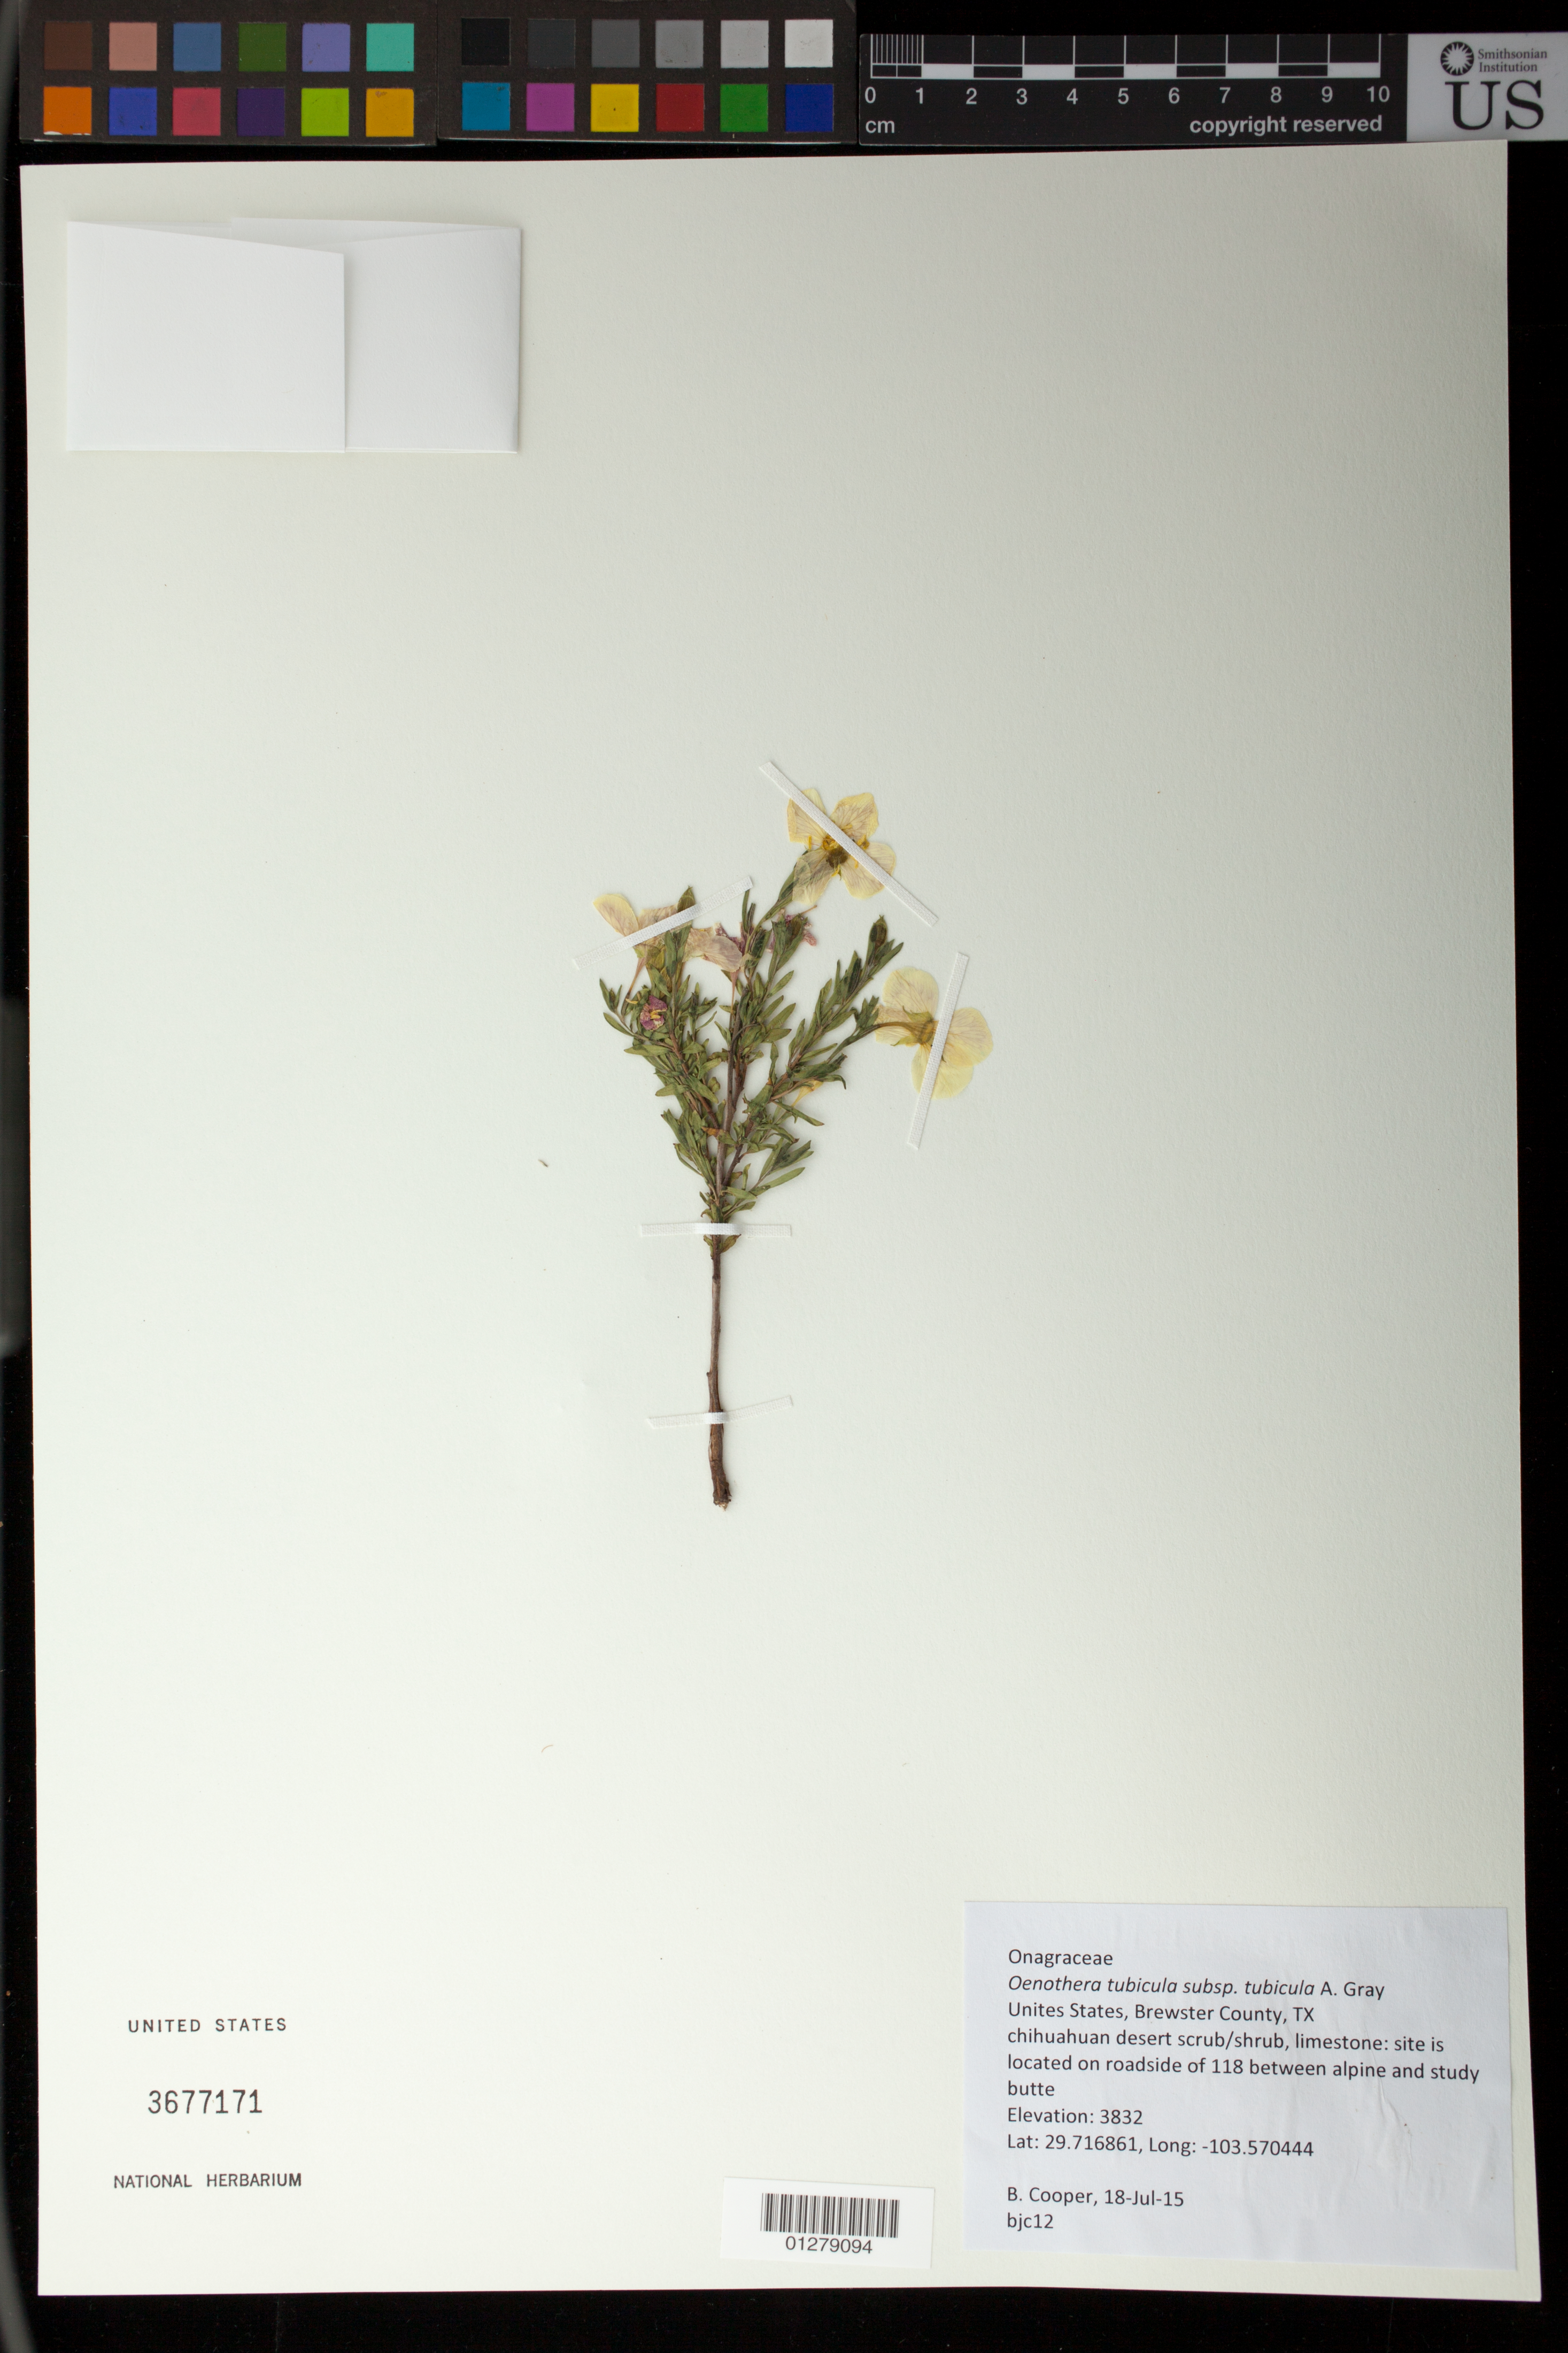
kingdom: Plantae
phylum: Tracheophyta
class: Magnoliopsida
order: Myrtales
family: Onagraceae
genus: Oenothera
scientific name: Oenothera tubicula subsp. tubicula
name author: A. Gray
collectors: B. J. Cooper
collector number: BJC 12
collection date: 2015-07-18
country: United States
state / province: Texas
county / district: Brewster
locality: Roadside along 118 between Alpine and Study Butte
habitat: Chihuahuan desert scrub/shrub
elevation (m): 3832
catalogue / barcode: US 3677171